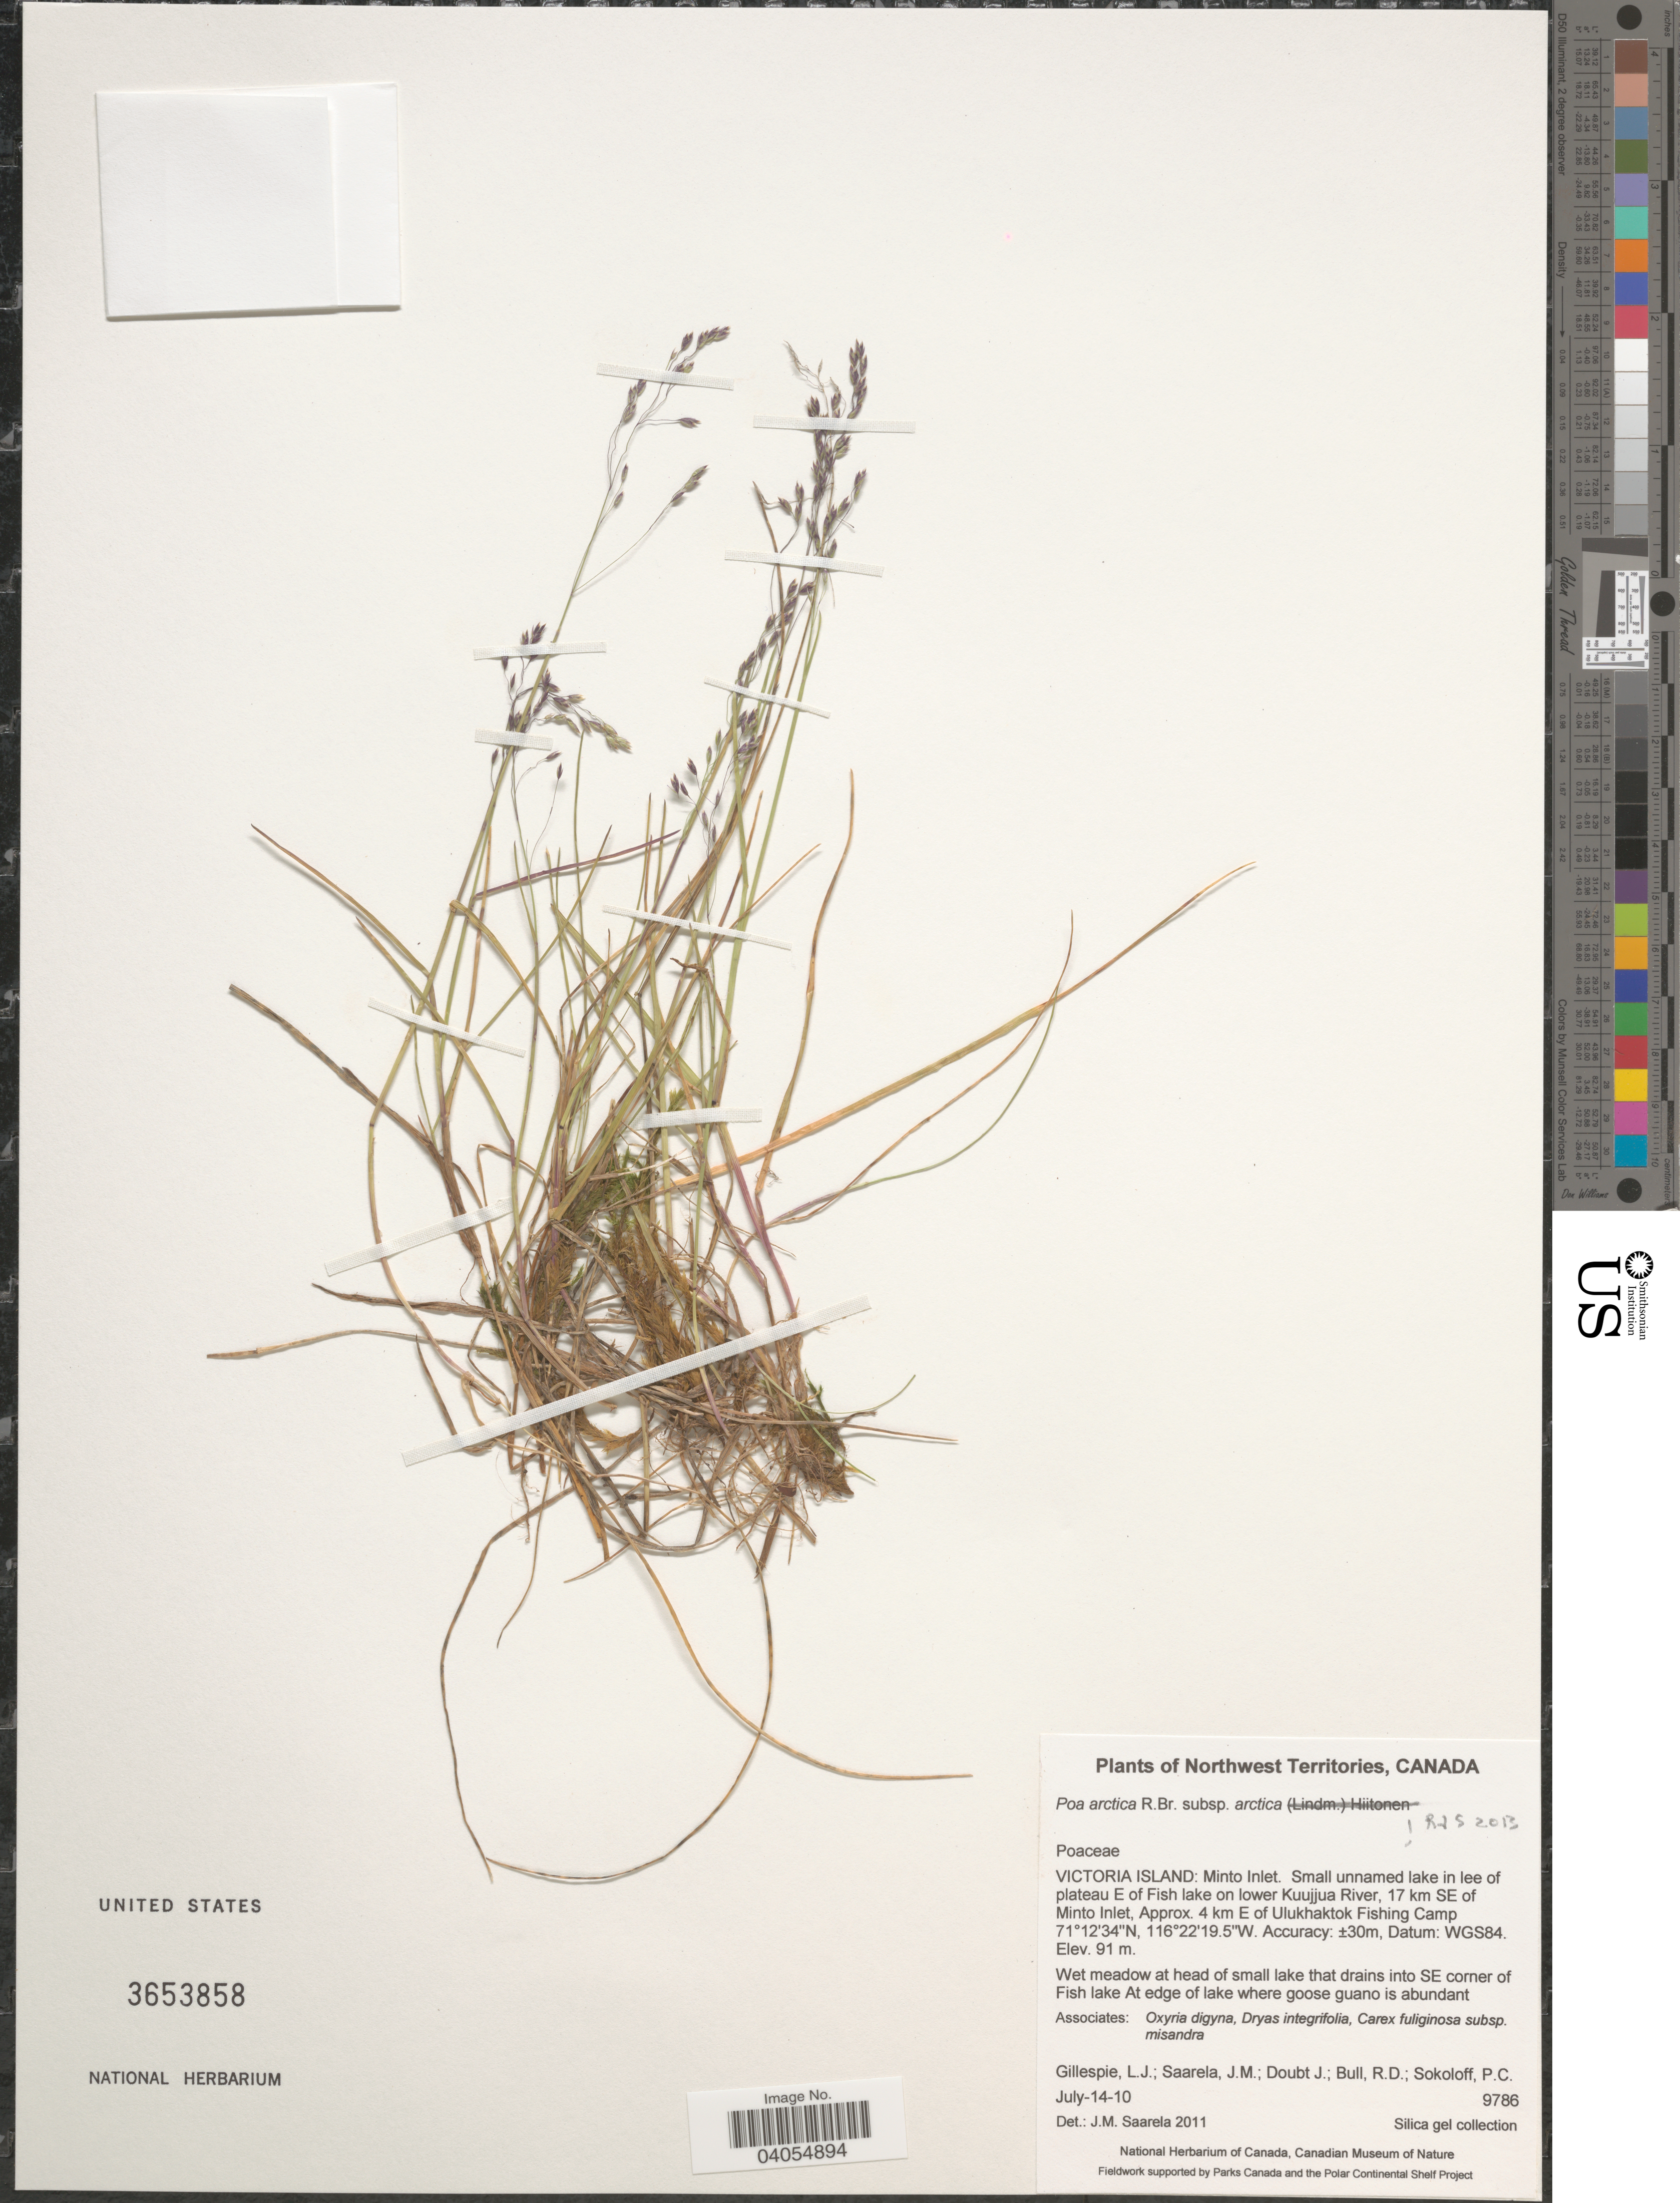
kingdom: Plantae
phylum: Tracheophyta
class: Liliopsida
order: Poales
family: Poaceae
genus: Poa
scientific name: Poa arctica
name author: R. Br.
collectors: L. Gillespie, J. Saarela, J. Doubt, R. Bull & P. Sokoloff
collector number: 9786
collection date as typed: Transcribed d/m/y: 14/7/10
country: Canada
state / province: Northwest Territories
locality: Victoria Island: Minto Inlet. Small unnamed lake in lee of plateau E of Fish lake on lower Kuujjua River, 17 km SE of Minto Inlet, Approx. 4 km E of Ulukhaktok Fishing Camp. Datum: WGS84. At head of small lake that drains into SE corner of Fish lake At edge of lake where goose guano is abundant.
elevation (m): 91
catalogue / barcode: US 3653858